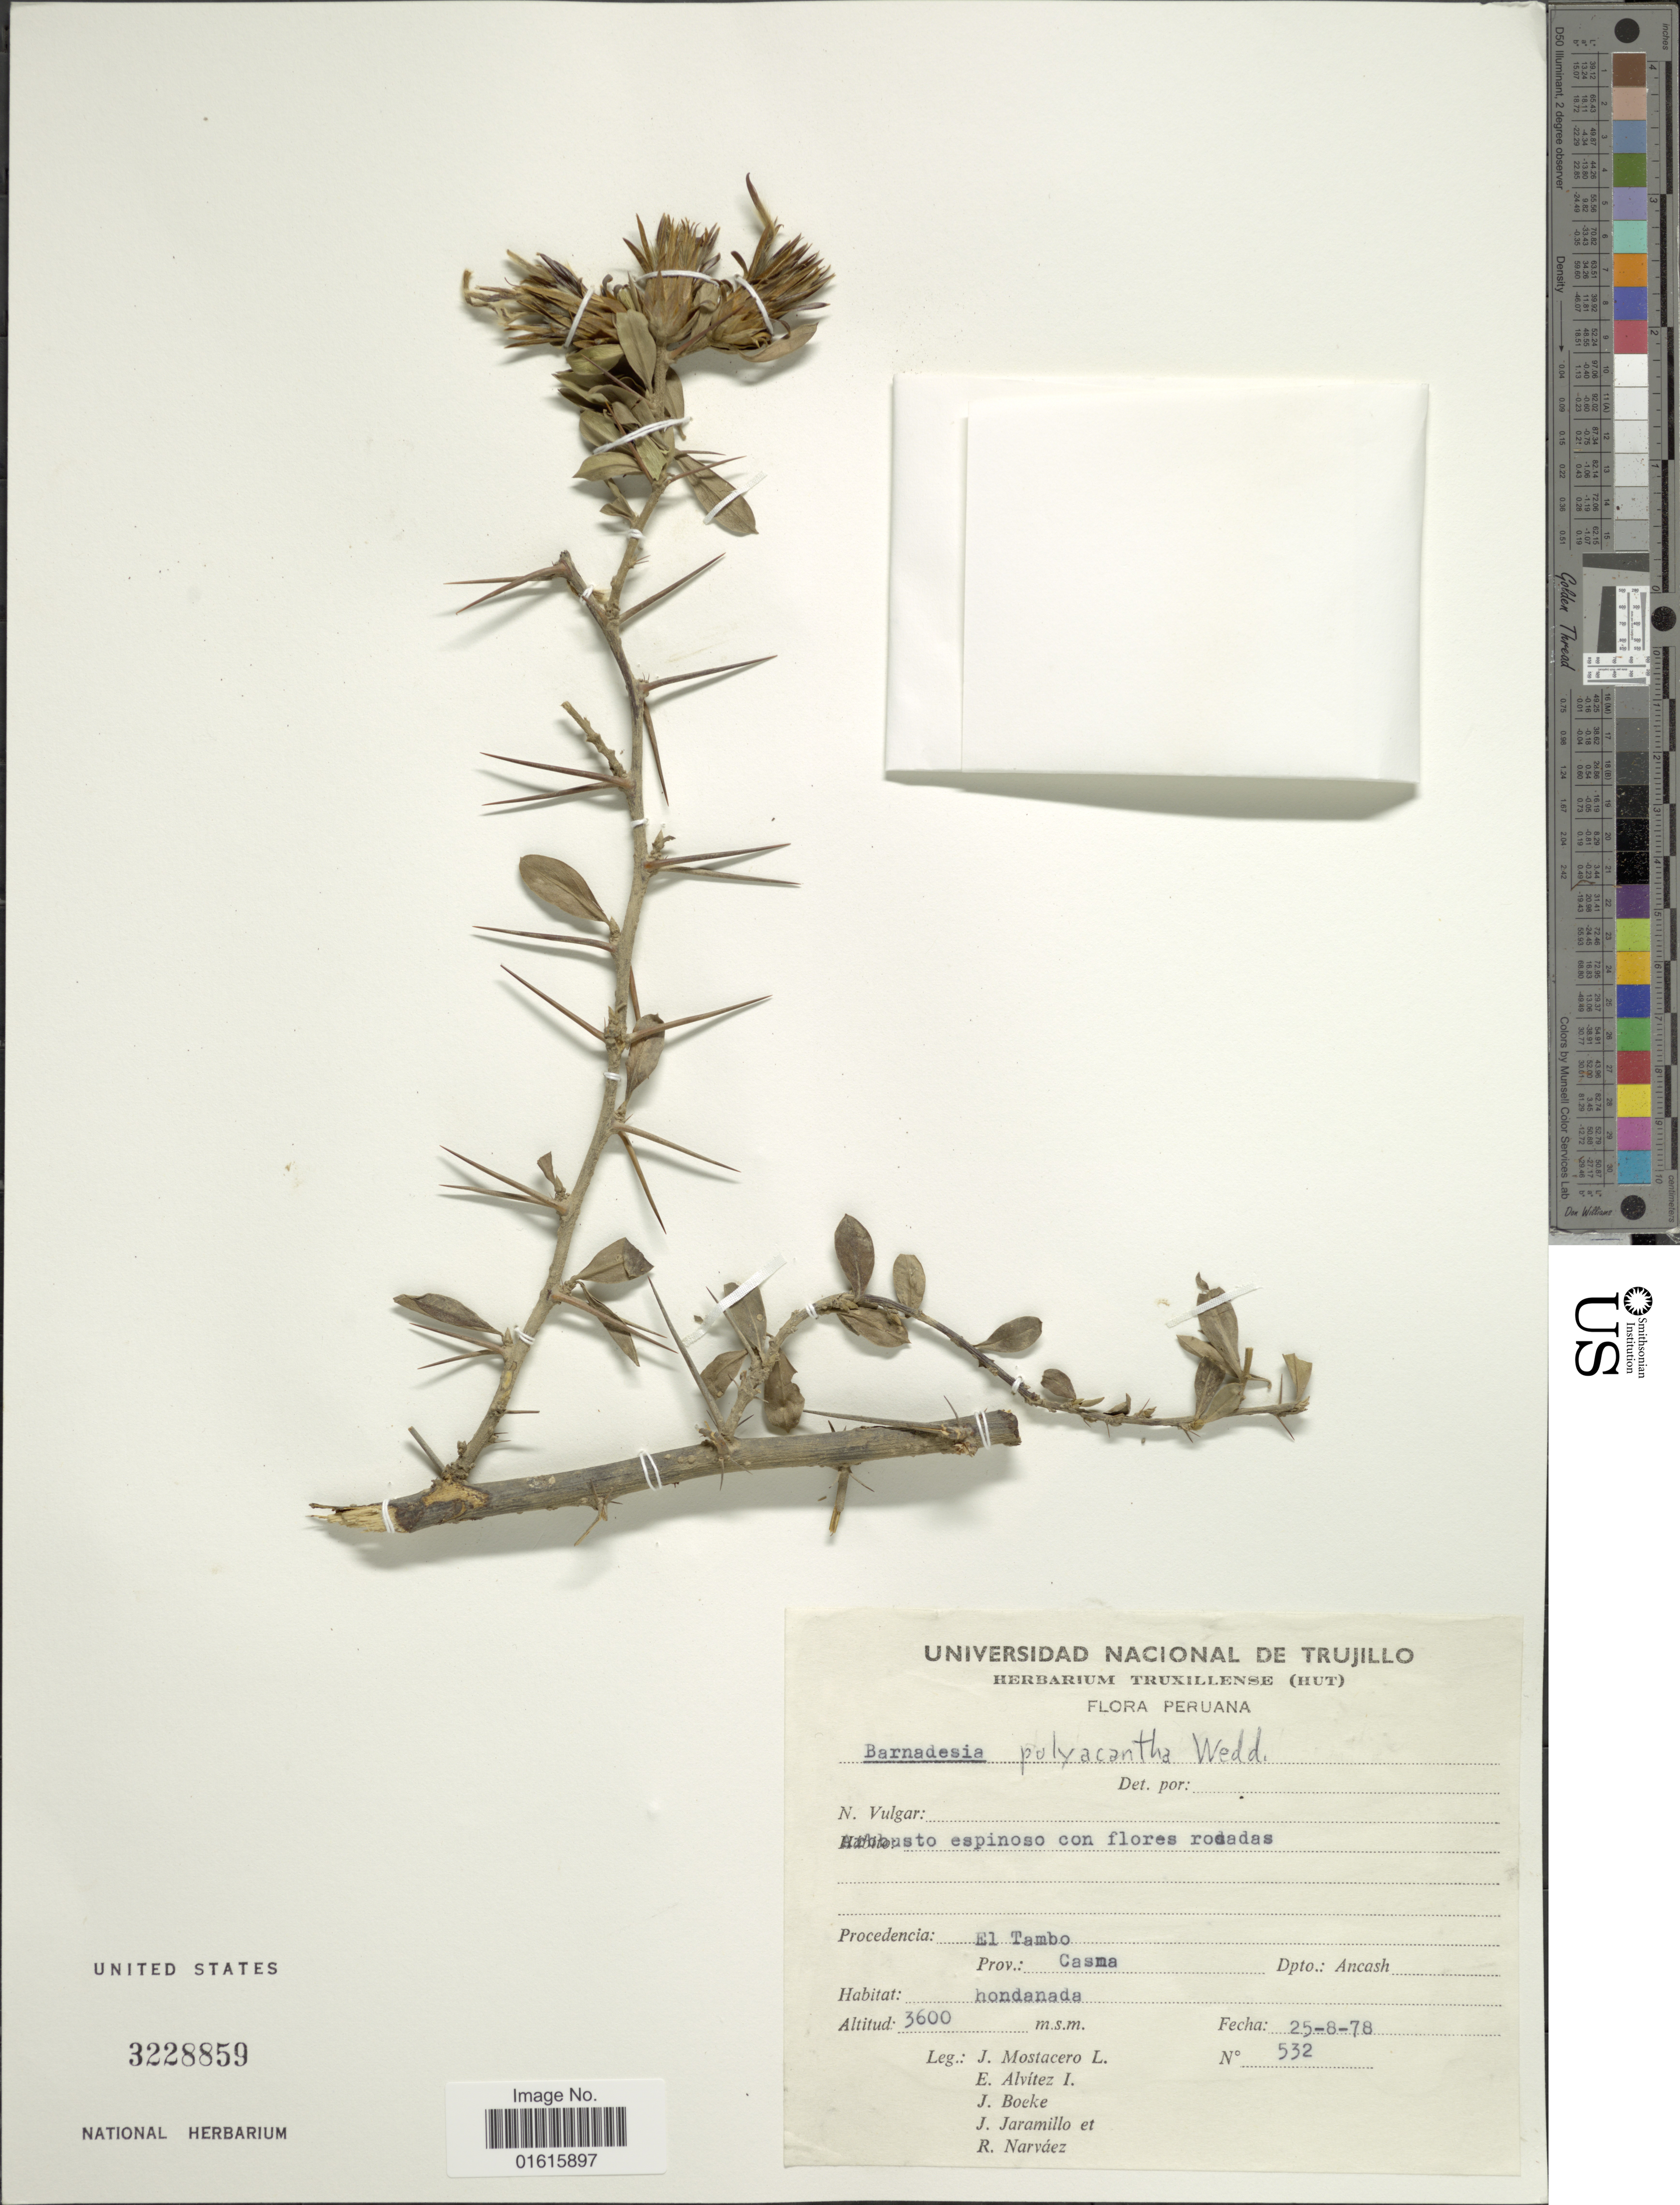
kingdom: Plantae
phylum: Tracheophyta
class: Magnoliopsida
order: Asterales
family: Asteraceae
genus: Barnadesia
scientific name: Barnadesia polyacantha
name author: Wedd.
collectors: J. Mostacero L., E. Alvitez I., J. D. Boeke, J. Jaramilo & R. Narváez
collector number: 532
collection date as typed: Transcribed d/m/y: 25/8/78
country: Peru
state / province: Ancash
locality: N. Vulgar, Procedencia: El Tambo, Prov. Casma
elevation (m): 3600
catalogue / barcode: US 3228859